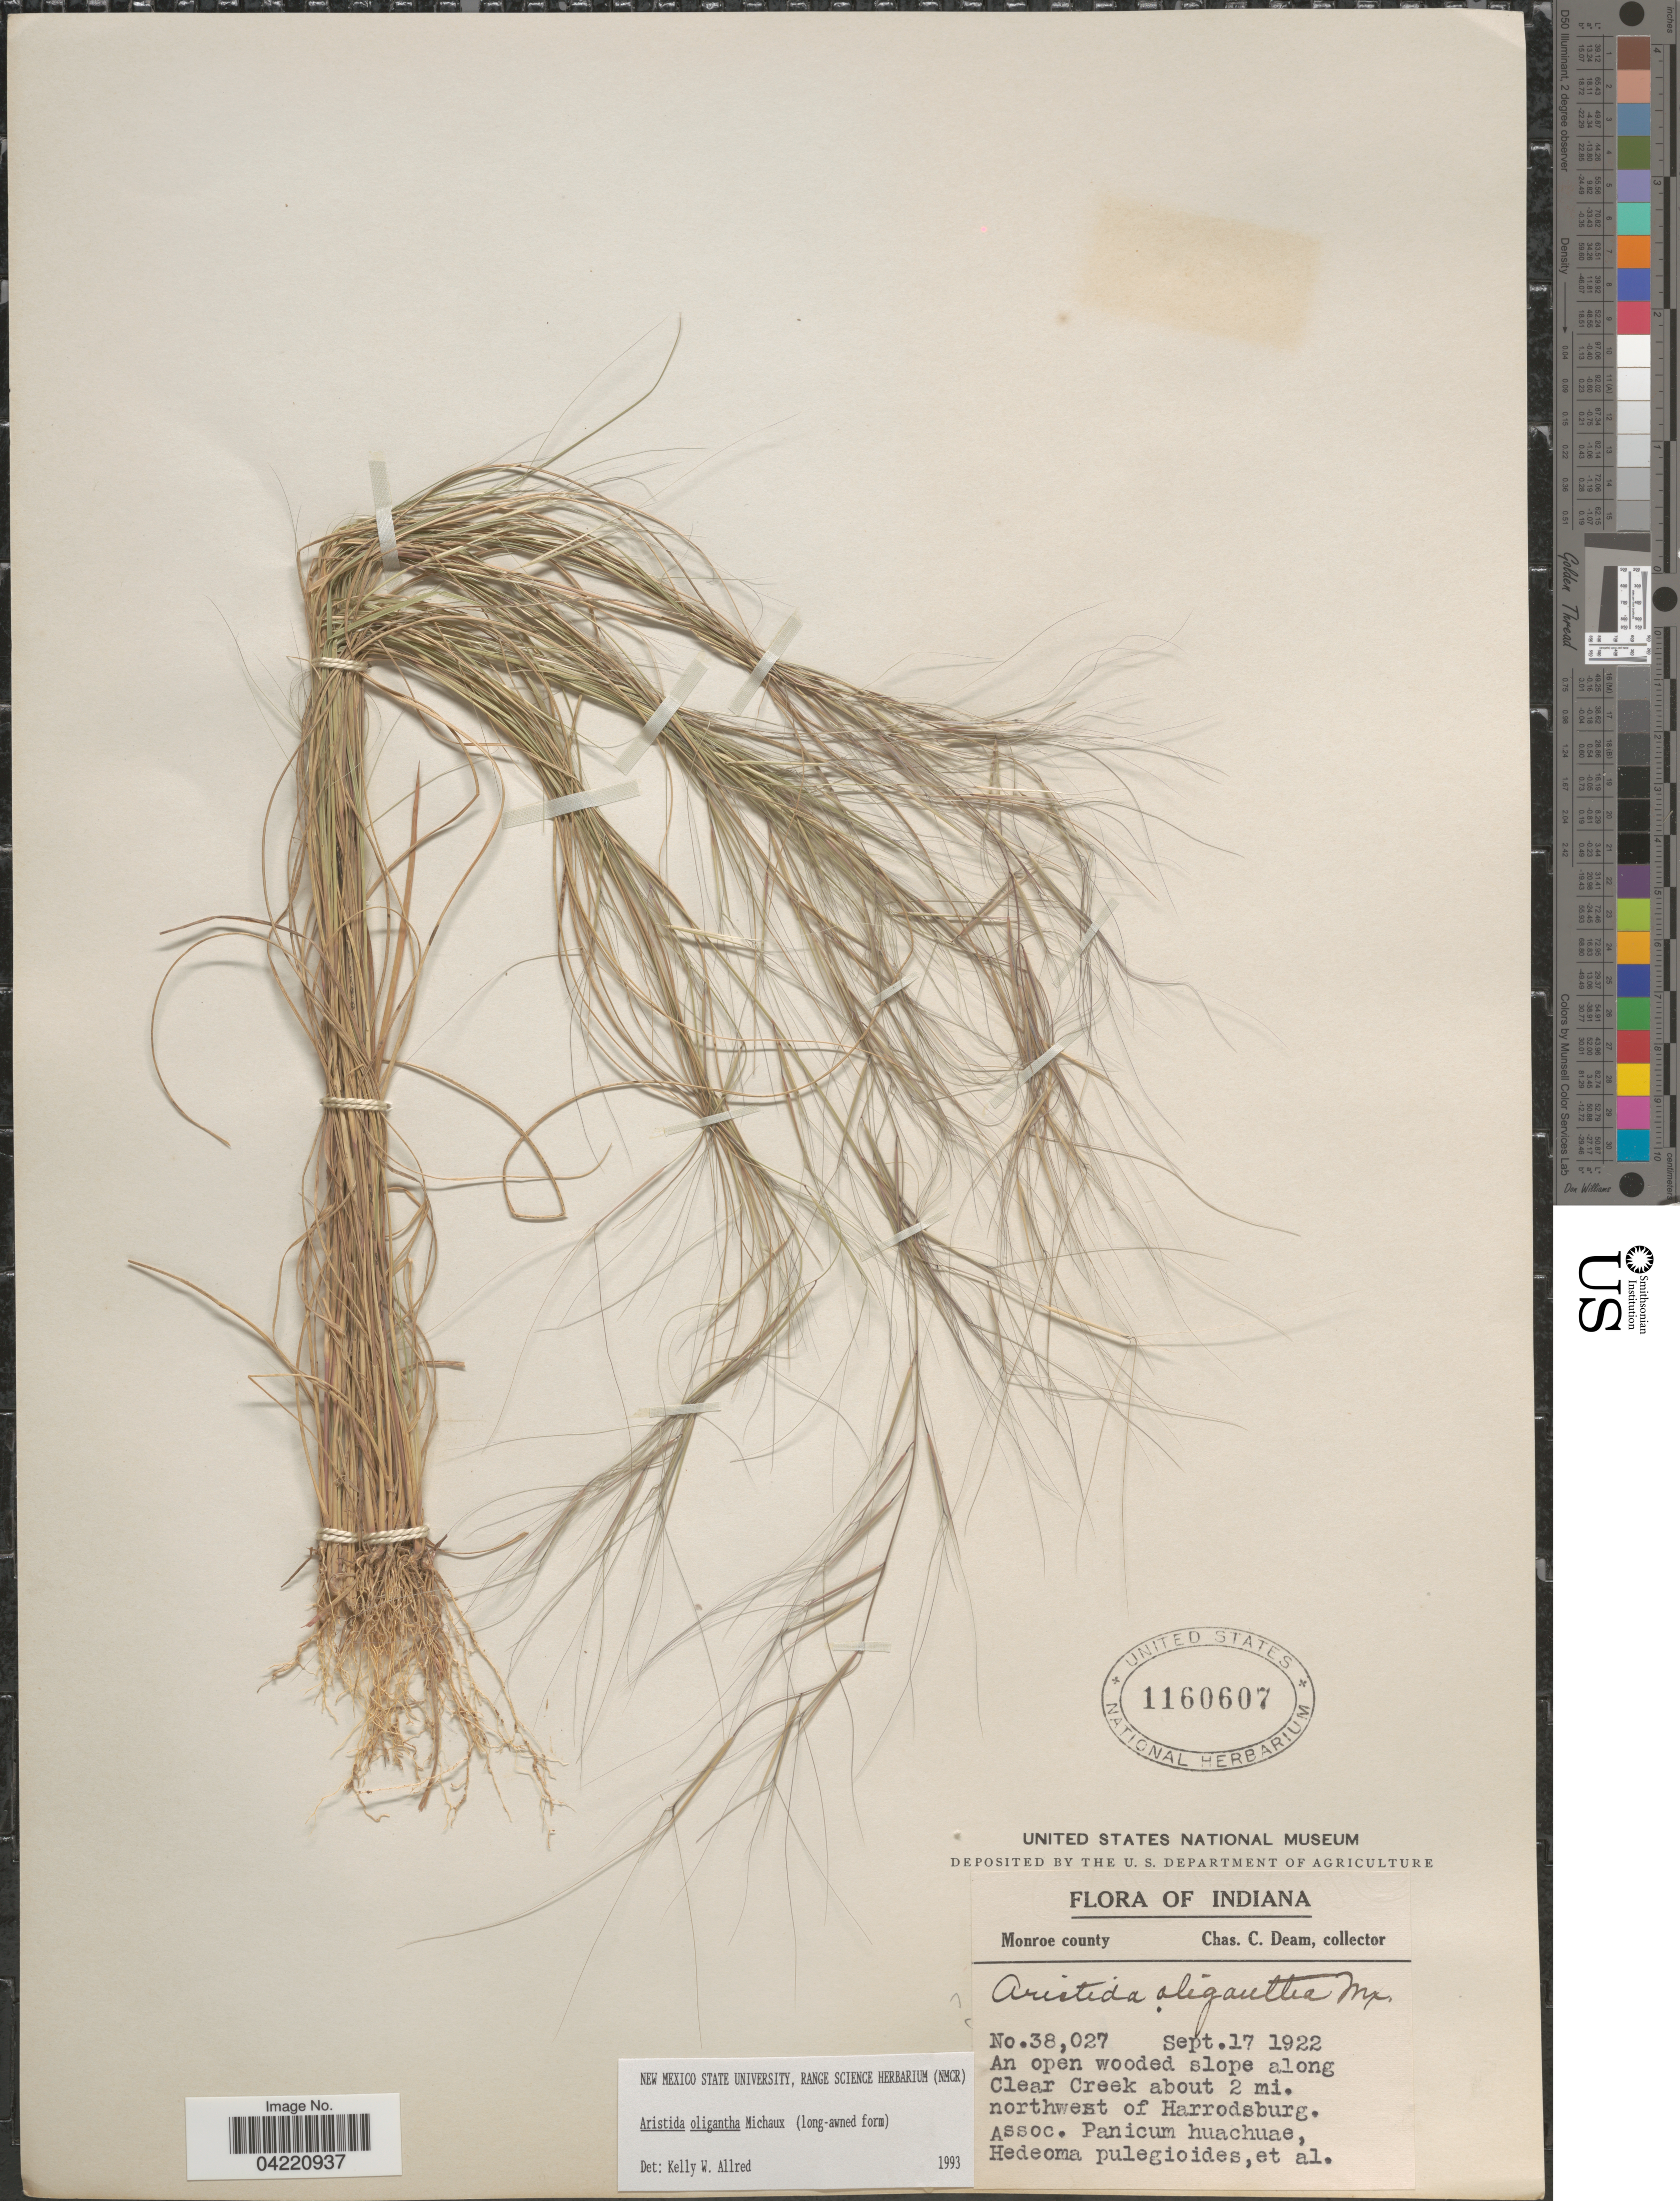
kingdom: Plantae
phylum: Tracheophyta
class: Liliopsida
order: Poales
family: Poaceae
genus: Aristida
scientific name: Aristida oligantha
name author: Michx.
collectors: C. C. Deam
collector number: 38027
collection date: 1922-09-17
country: United States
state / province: Indiana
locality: Monroe county. An open wooded slope along Clear Creek about 2 mi. northwest of Harrodsburg.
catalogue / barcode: US 1160607